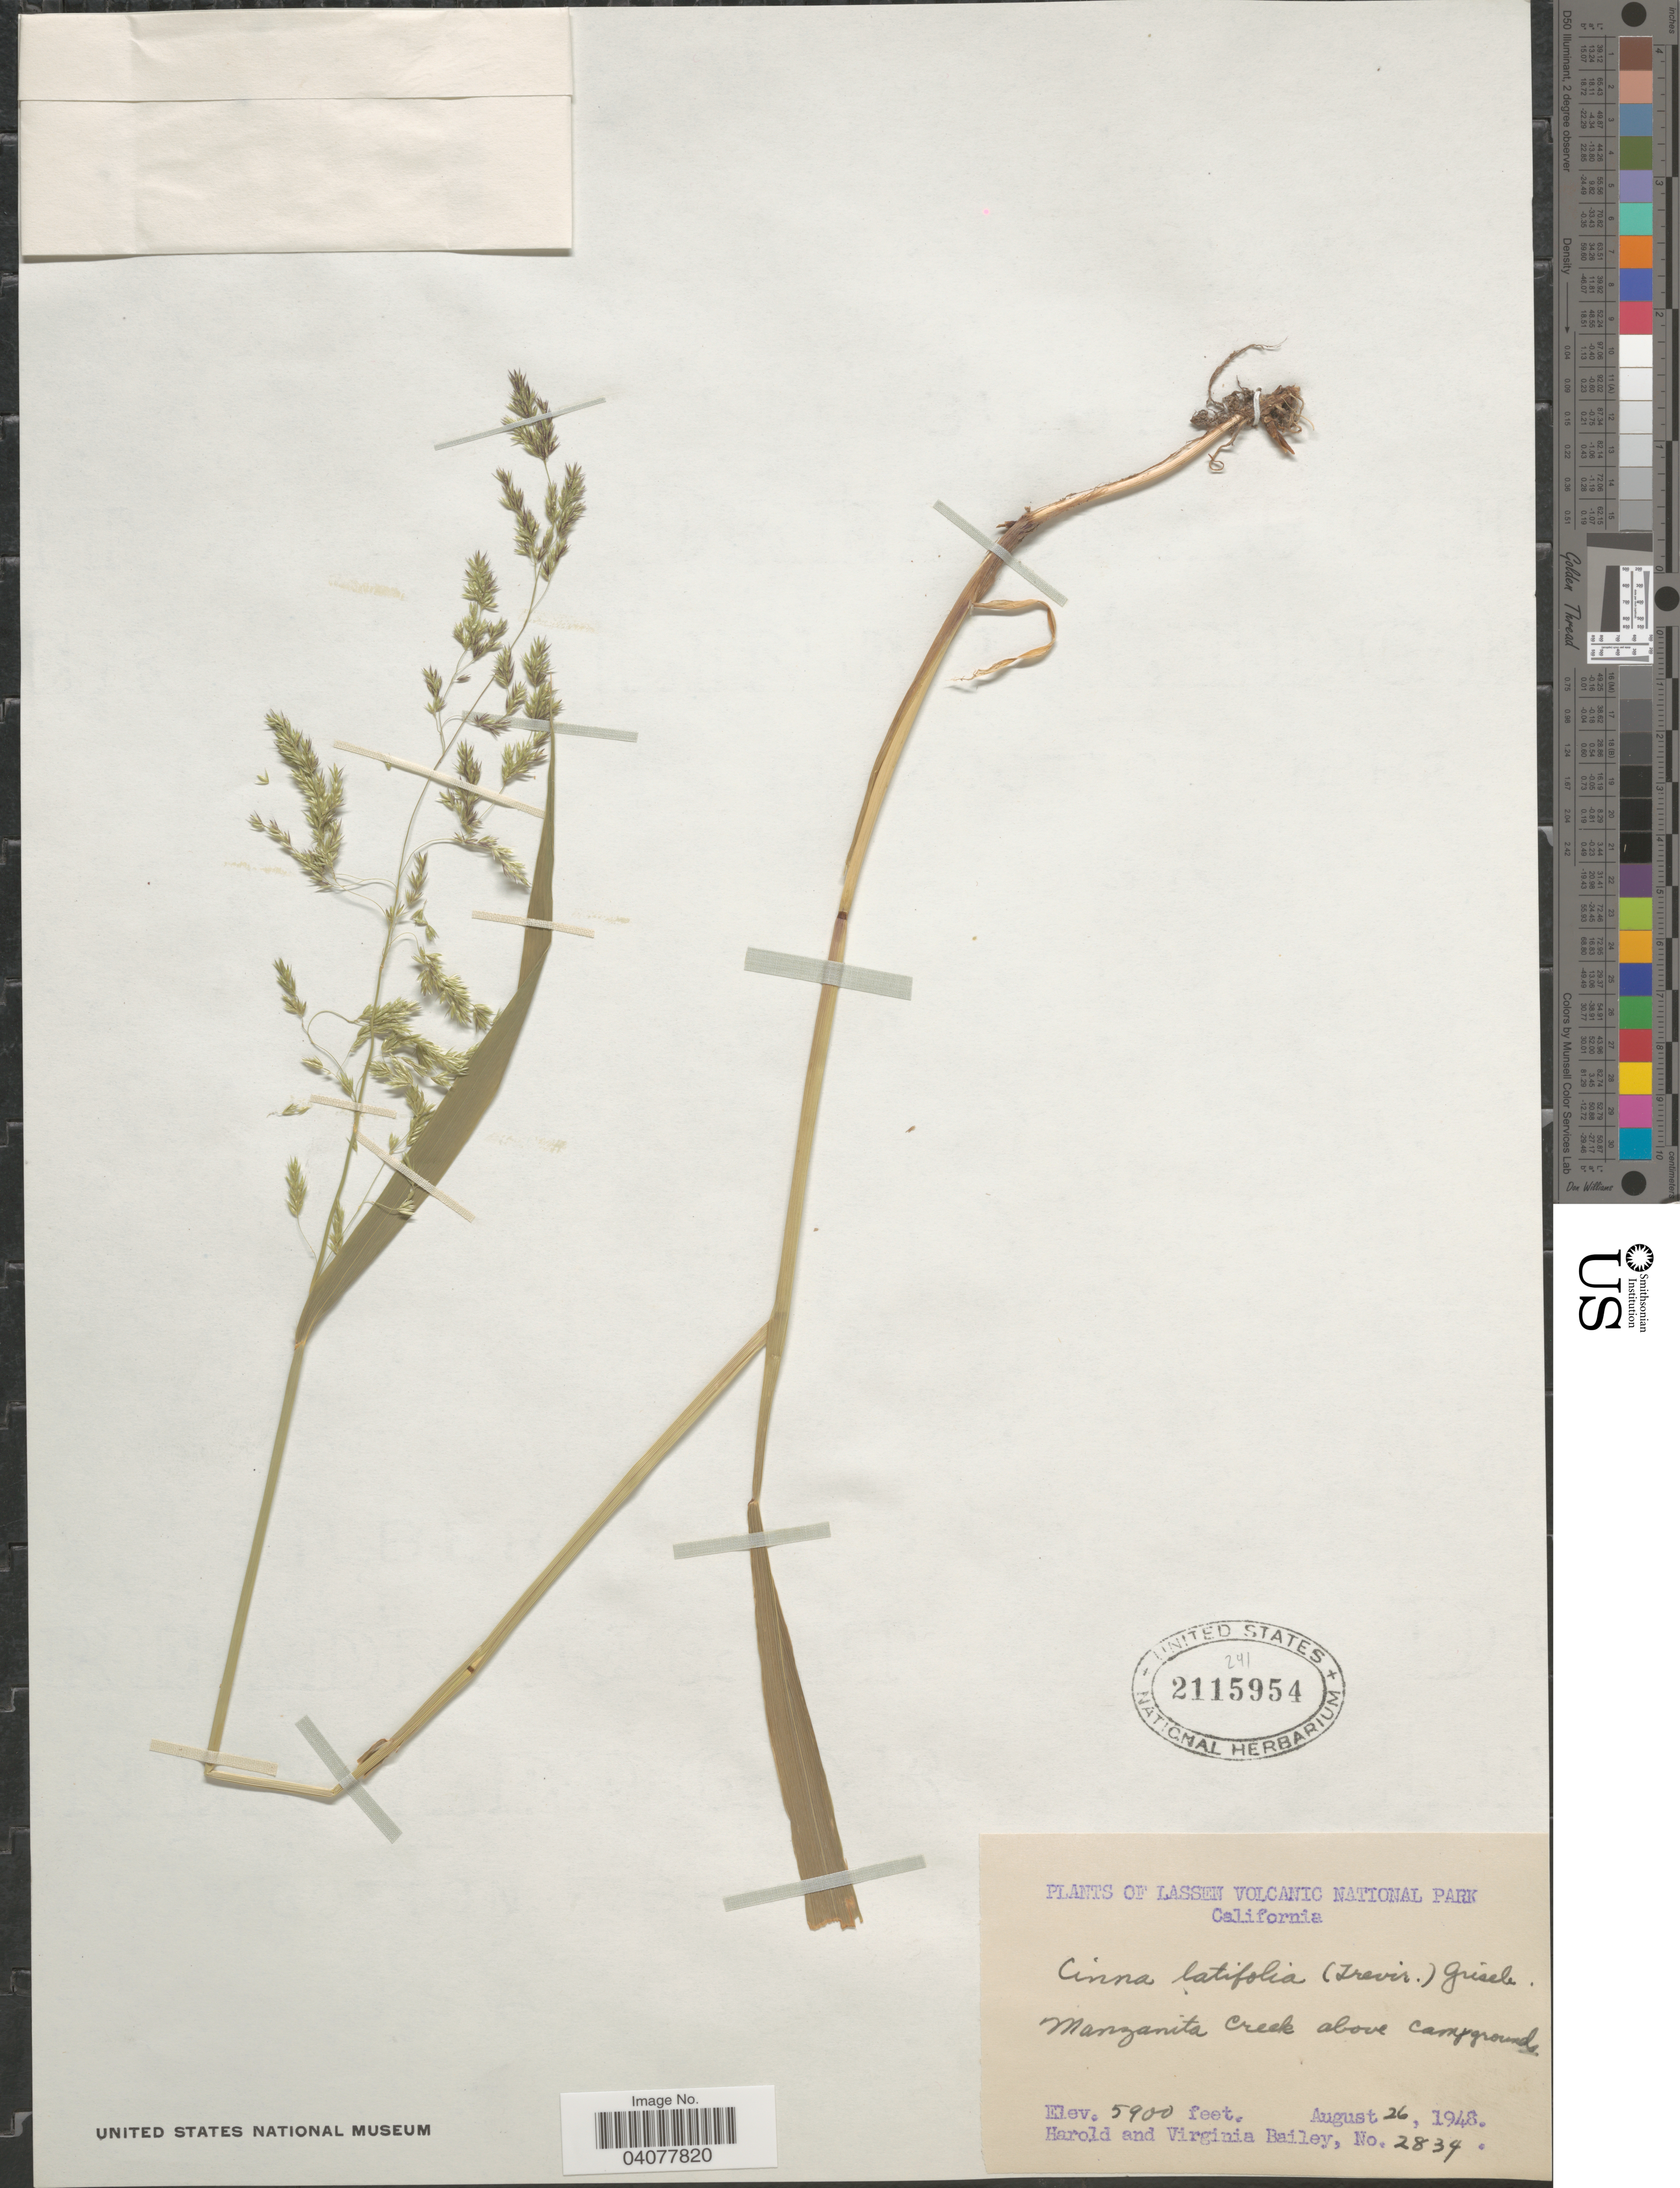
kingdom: Plantae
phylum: Tracheophyta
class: Liliopsida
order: Poales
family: Poaceae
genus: Cinna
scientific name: Cinna latifolia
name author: (Trevir. ex Goeppert) Griseb.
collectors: H. Bailey & V. L. Bailey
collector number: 2839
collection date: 1948-08-26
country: United States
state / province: California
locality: Lassen Volcanic National Park. Manzanita Creek above campground.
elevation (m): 1798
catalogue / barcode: US 2115954